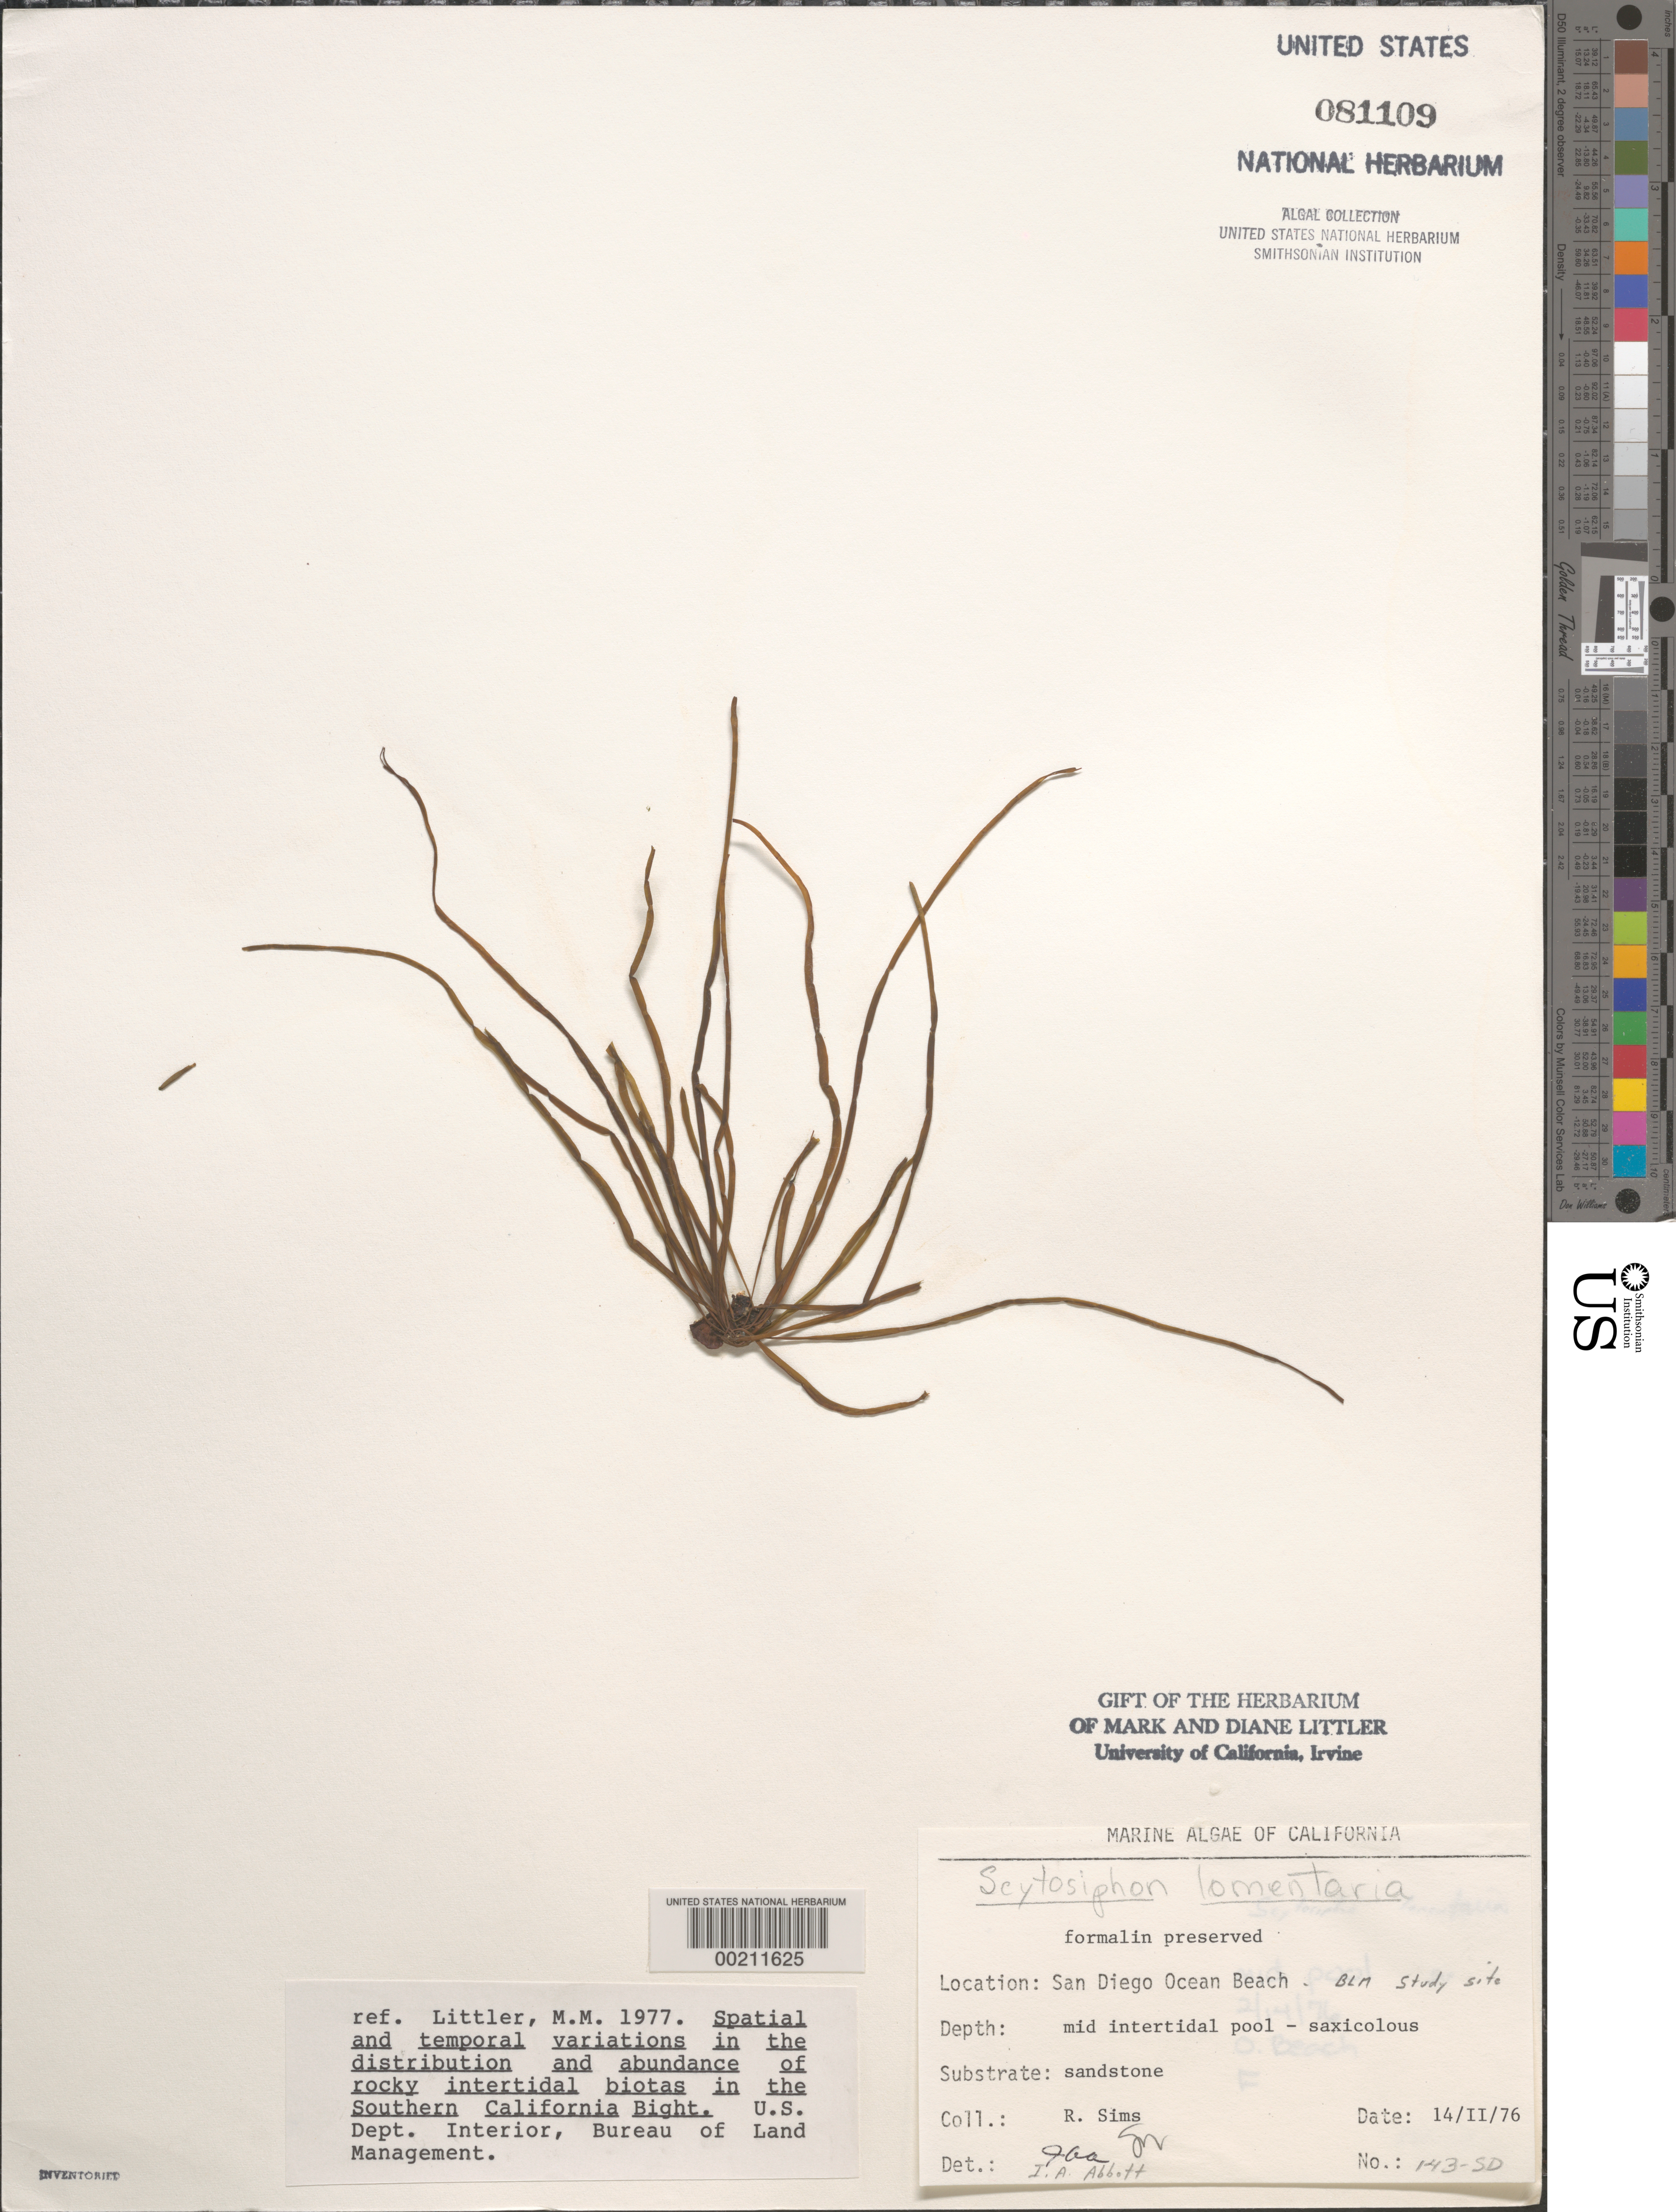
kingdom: Chromista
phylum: Ochrophyta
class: Phaeophyceae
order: Scytosiphonales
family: Scytosiphonaceae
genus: Scytosiphon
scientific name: Scytosiphon lomentaria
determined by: Abbott, I. A.; Murray, S. N.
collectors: R. H. Sims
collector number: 143-SD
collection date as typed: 14 Feb 1976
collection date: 1976-02-14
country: United States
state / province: California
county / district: San Diego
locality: End of Del Monte Street, Ocean Beach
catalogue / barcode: US 81109